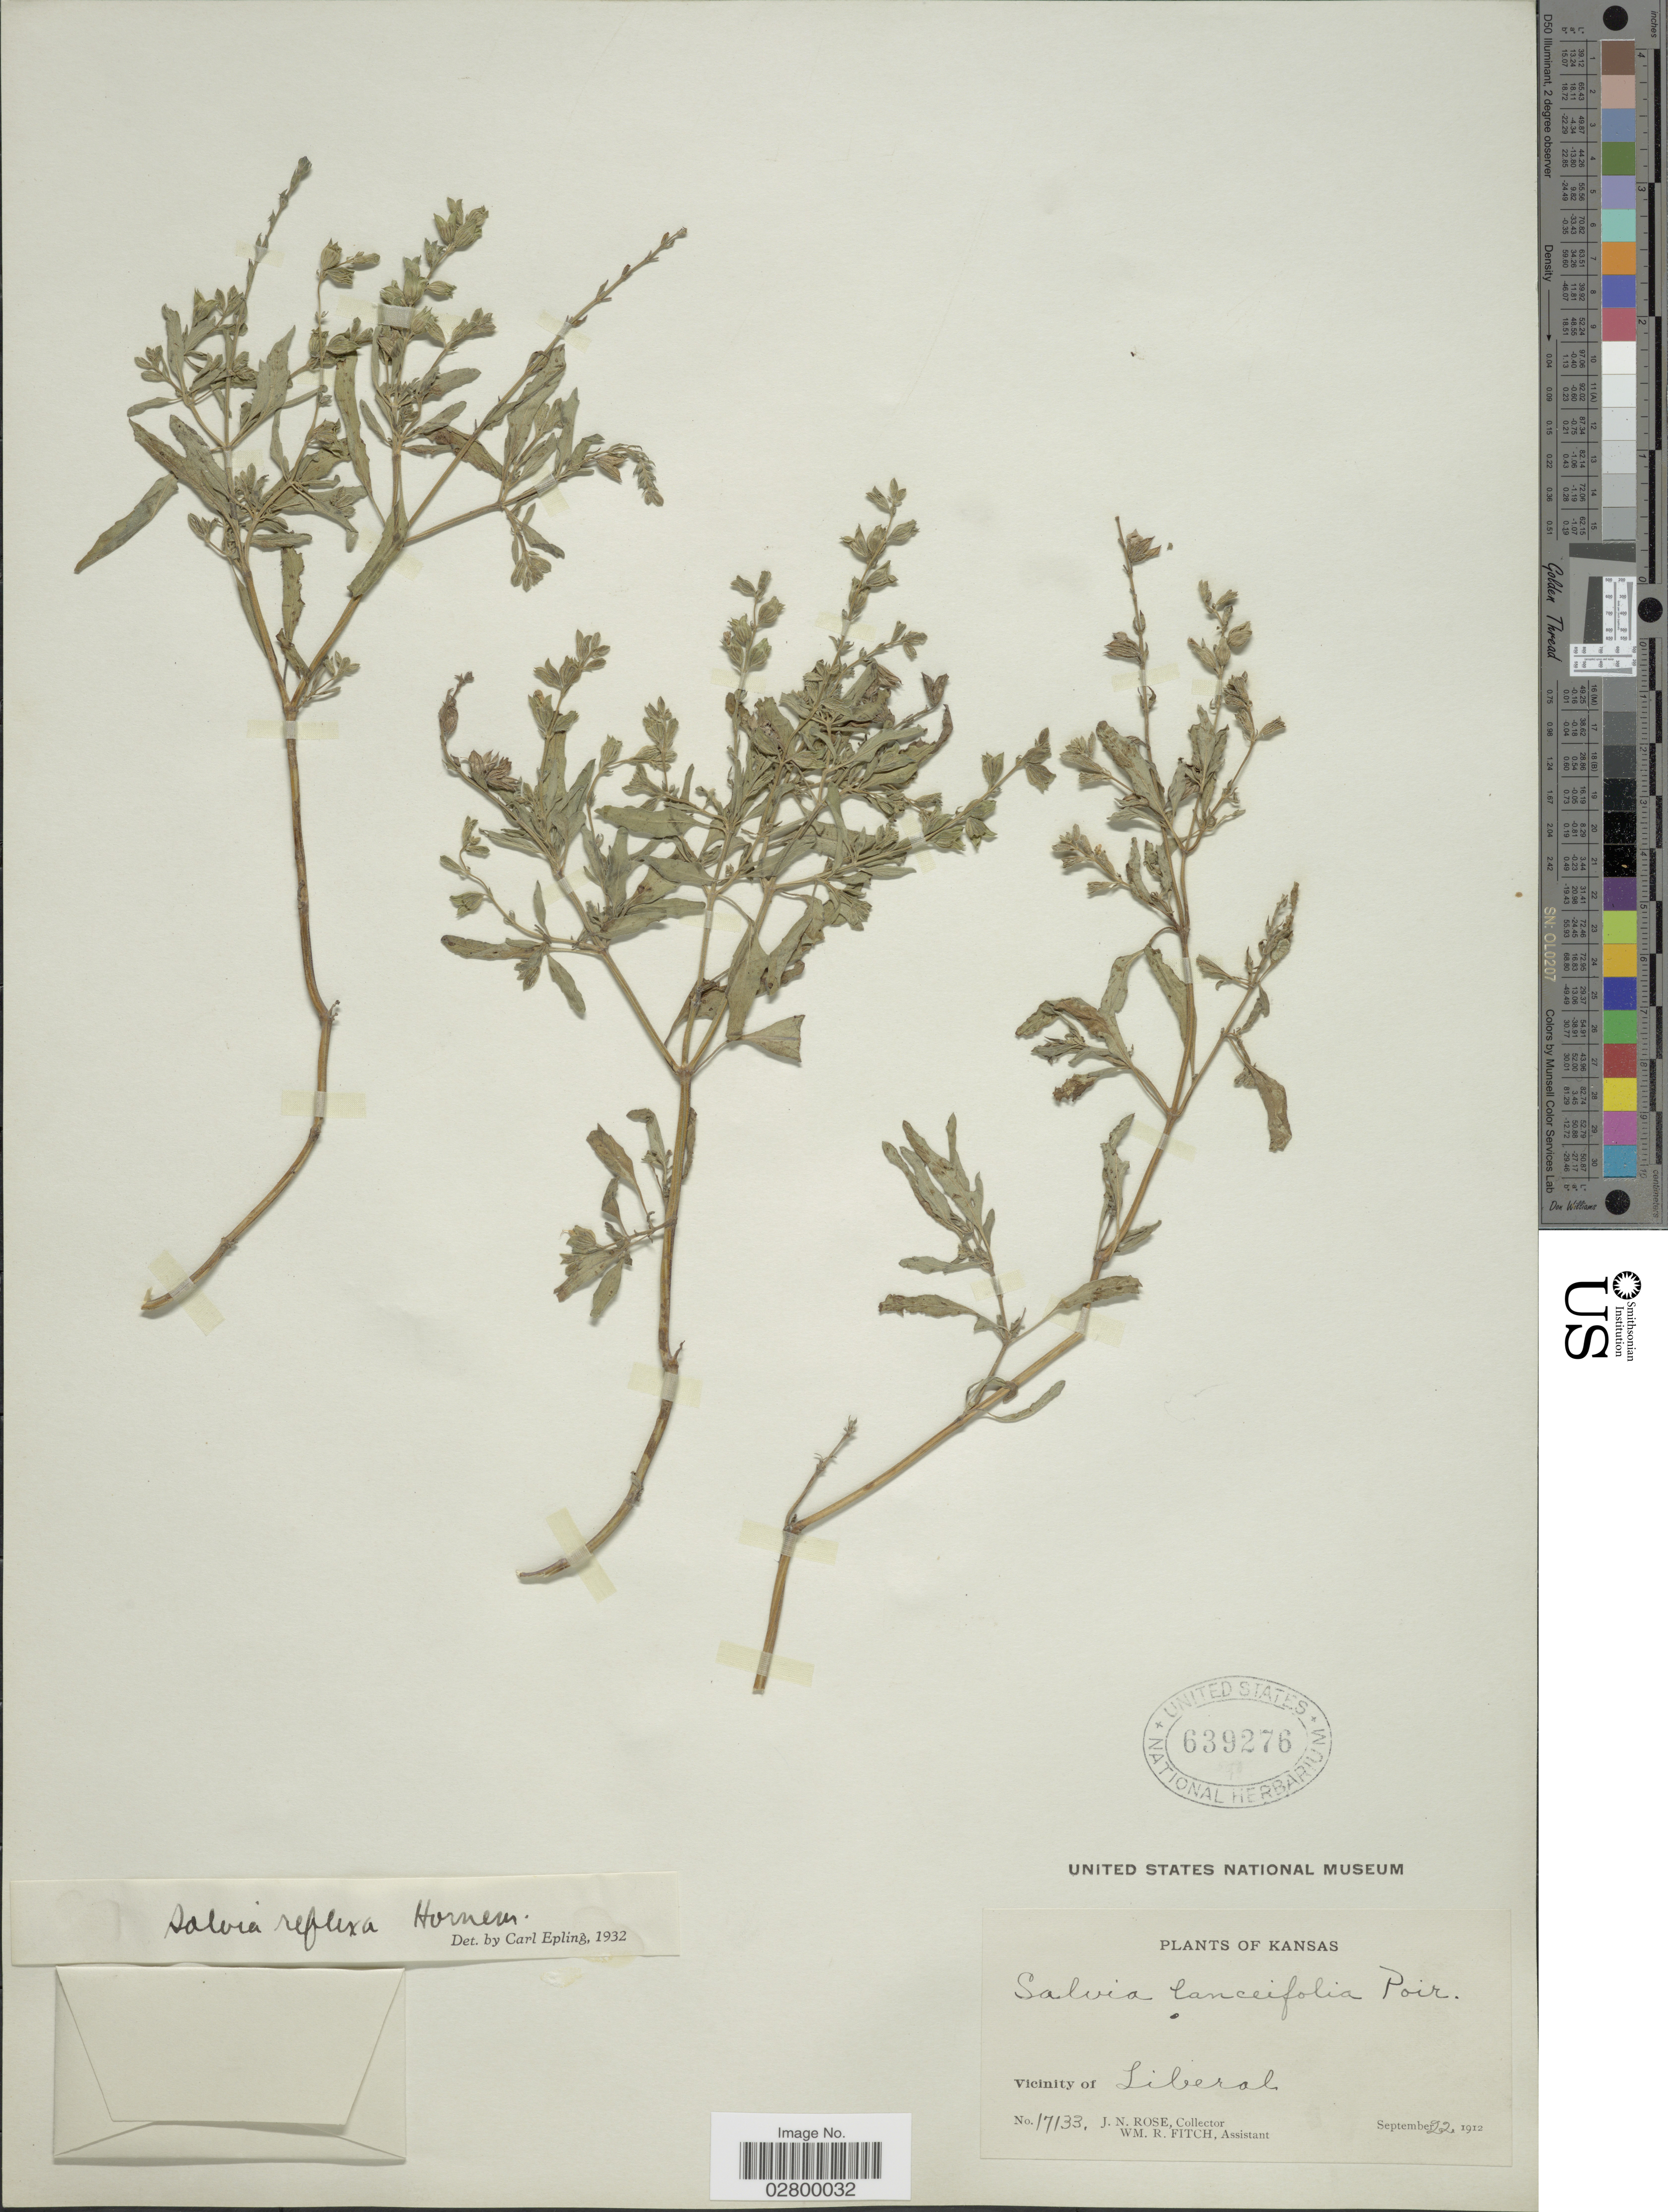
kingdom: Plantae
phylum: Tracheophyta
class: Magnoliopsida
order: Lamiales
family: Lamiaceae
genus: Salvia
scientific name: Salvia reflexa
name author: Hornem.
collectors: J. N. Rose & W. R. Fitch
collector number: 17133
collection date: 1912-09-22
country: United States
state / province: Kansas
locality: Vicinity of Liberal.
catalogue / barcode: US 639276